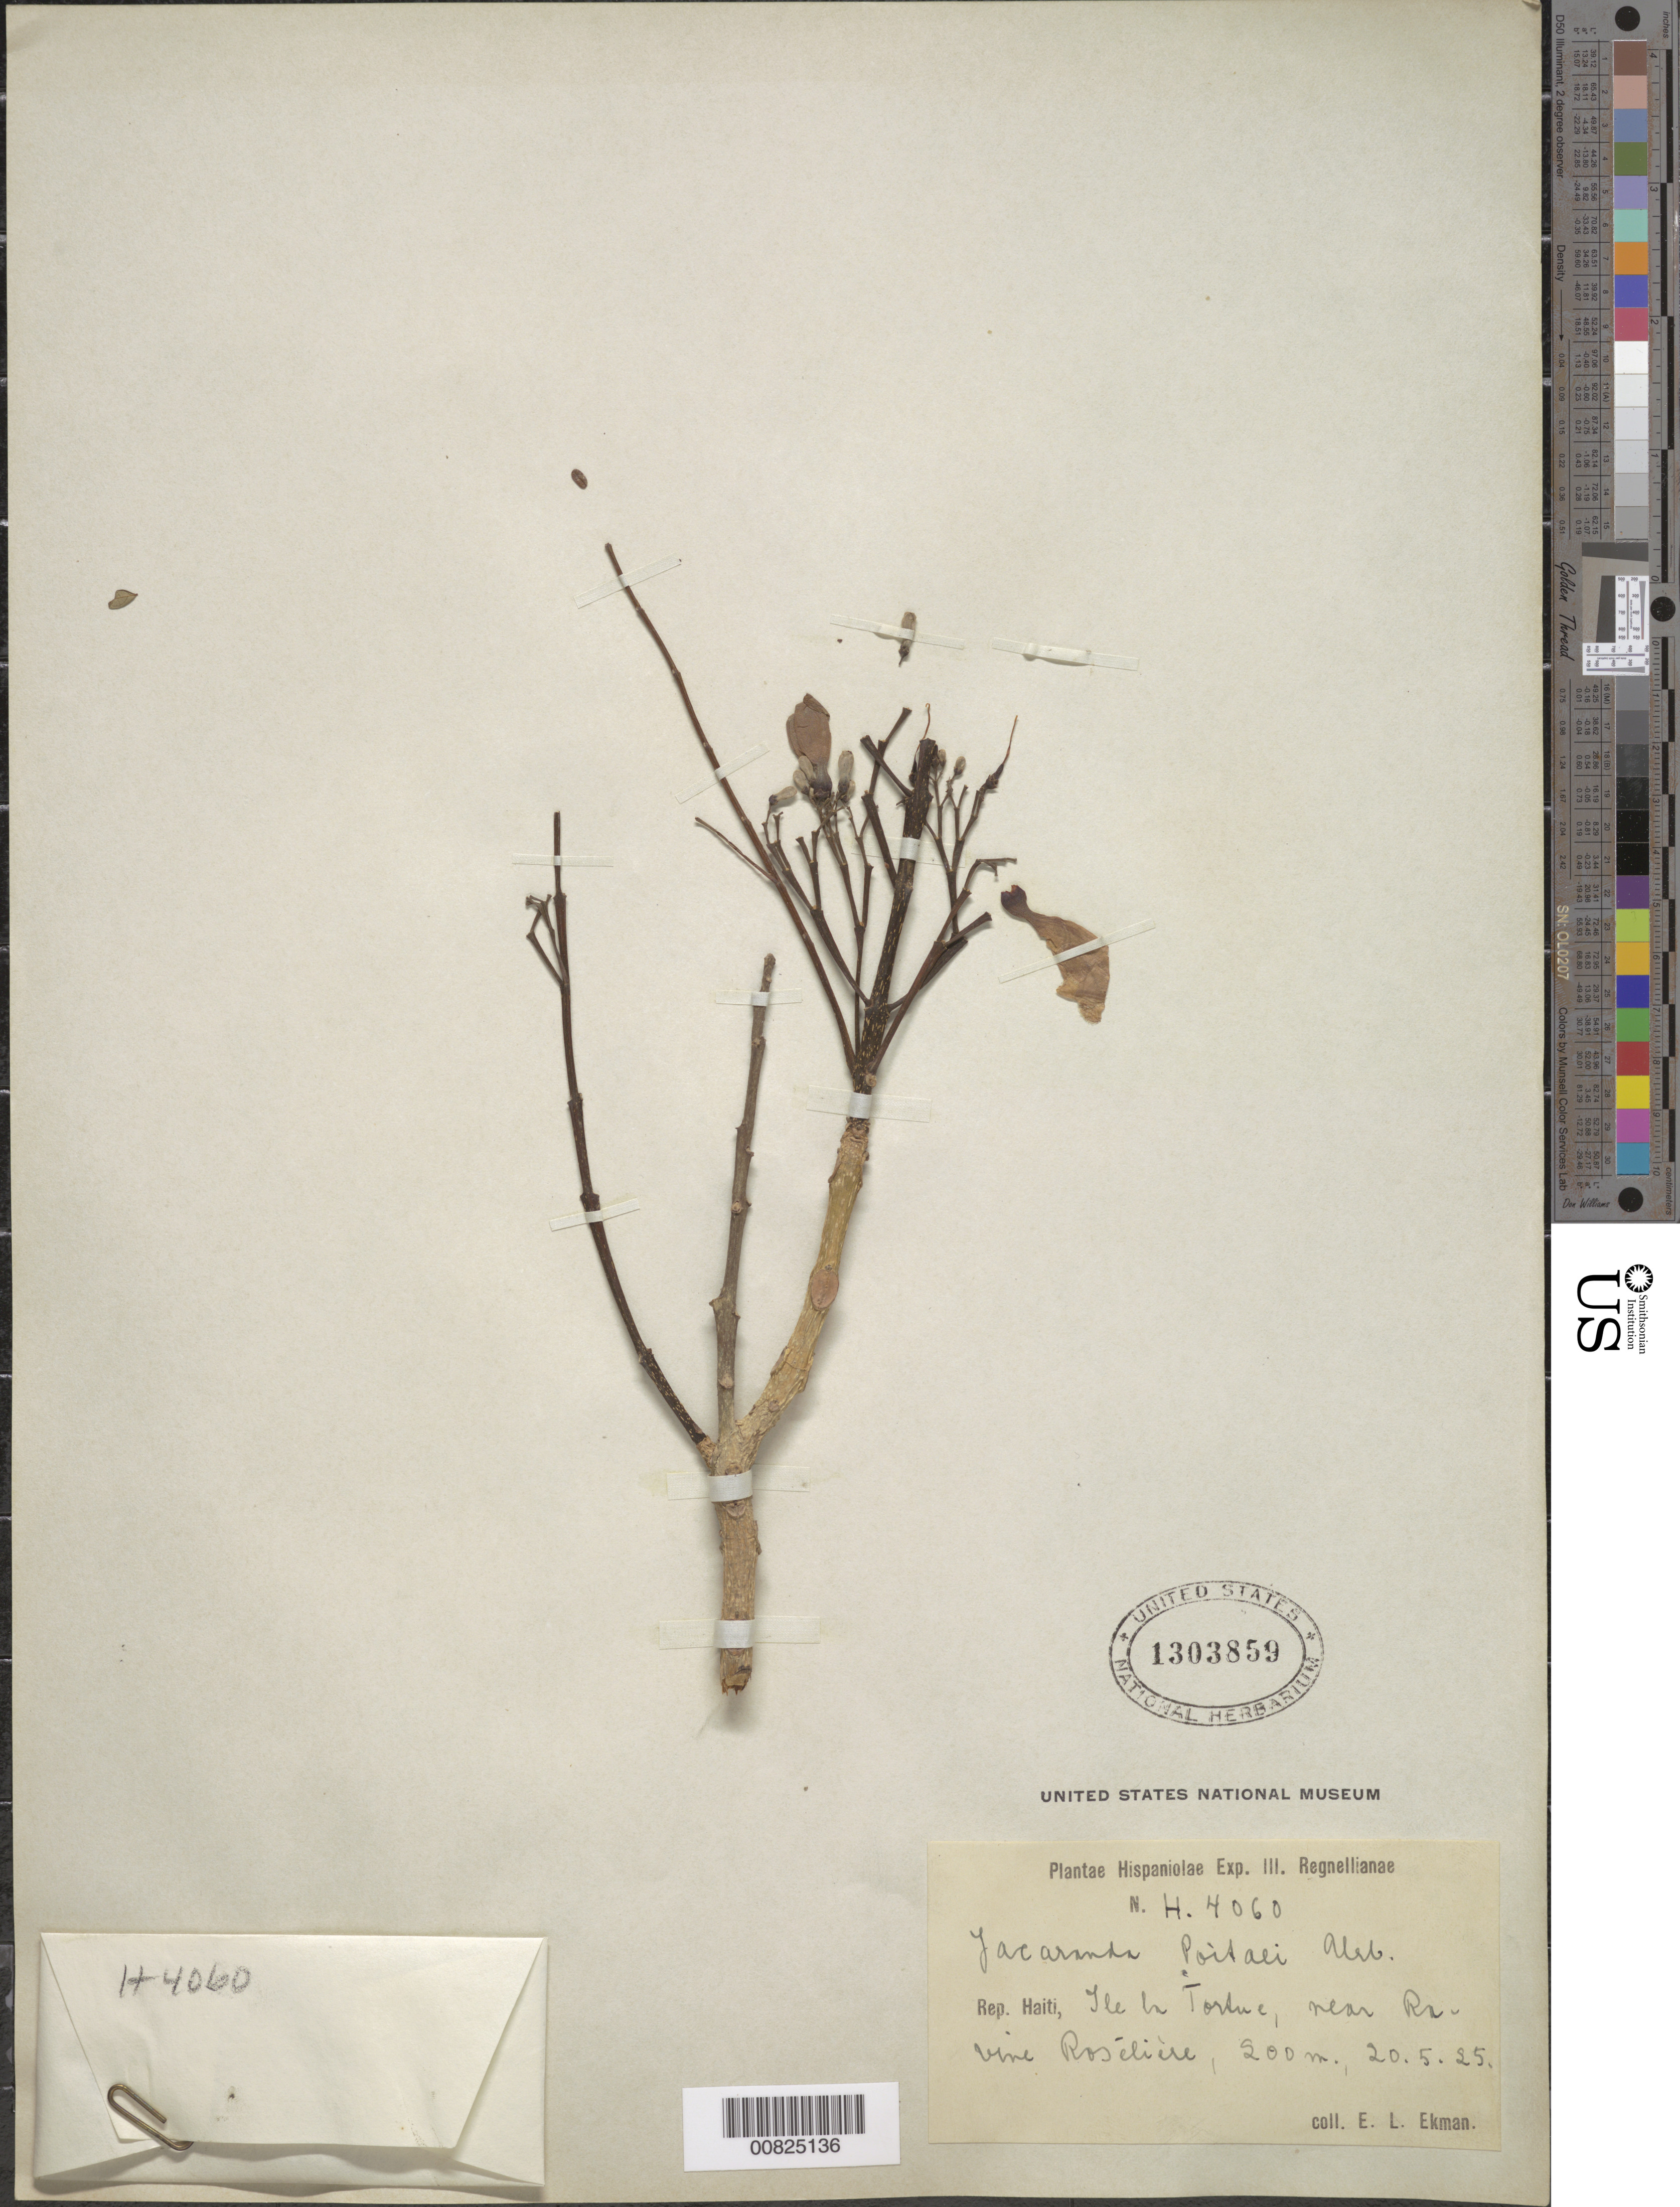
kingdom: Plantae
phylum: Tracheophyta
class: Magnoliopsida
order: Lamiales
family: Bignoniaceae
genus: Jacaranda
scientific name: Jacaranda poitaei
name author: Urb.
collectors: E. L. Ekman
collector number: H 4060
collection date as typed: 20 May 1925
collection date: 1925-05-20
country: Haiti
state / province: Nord-Ouest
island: Île de la Tortue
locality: Near Ravine Rosélière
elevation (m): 200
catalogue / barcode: US 1303859